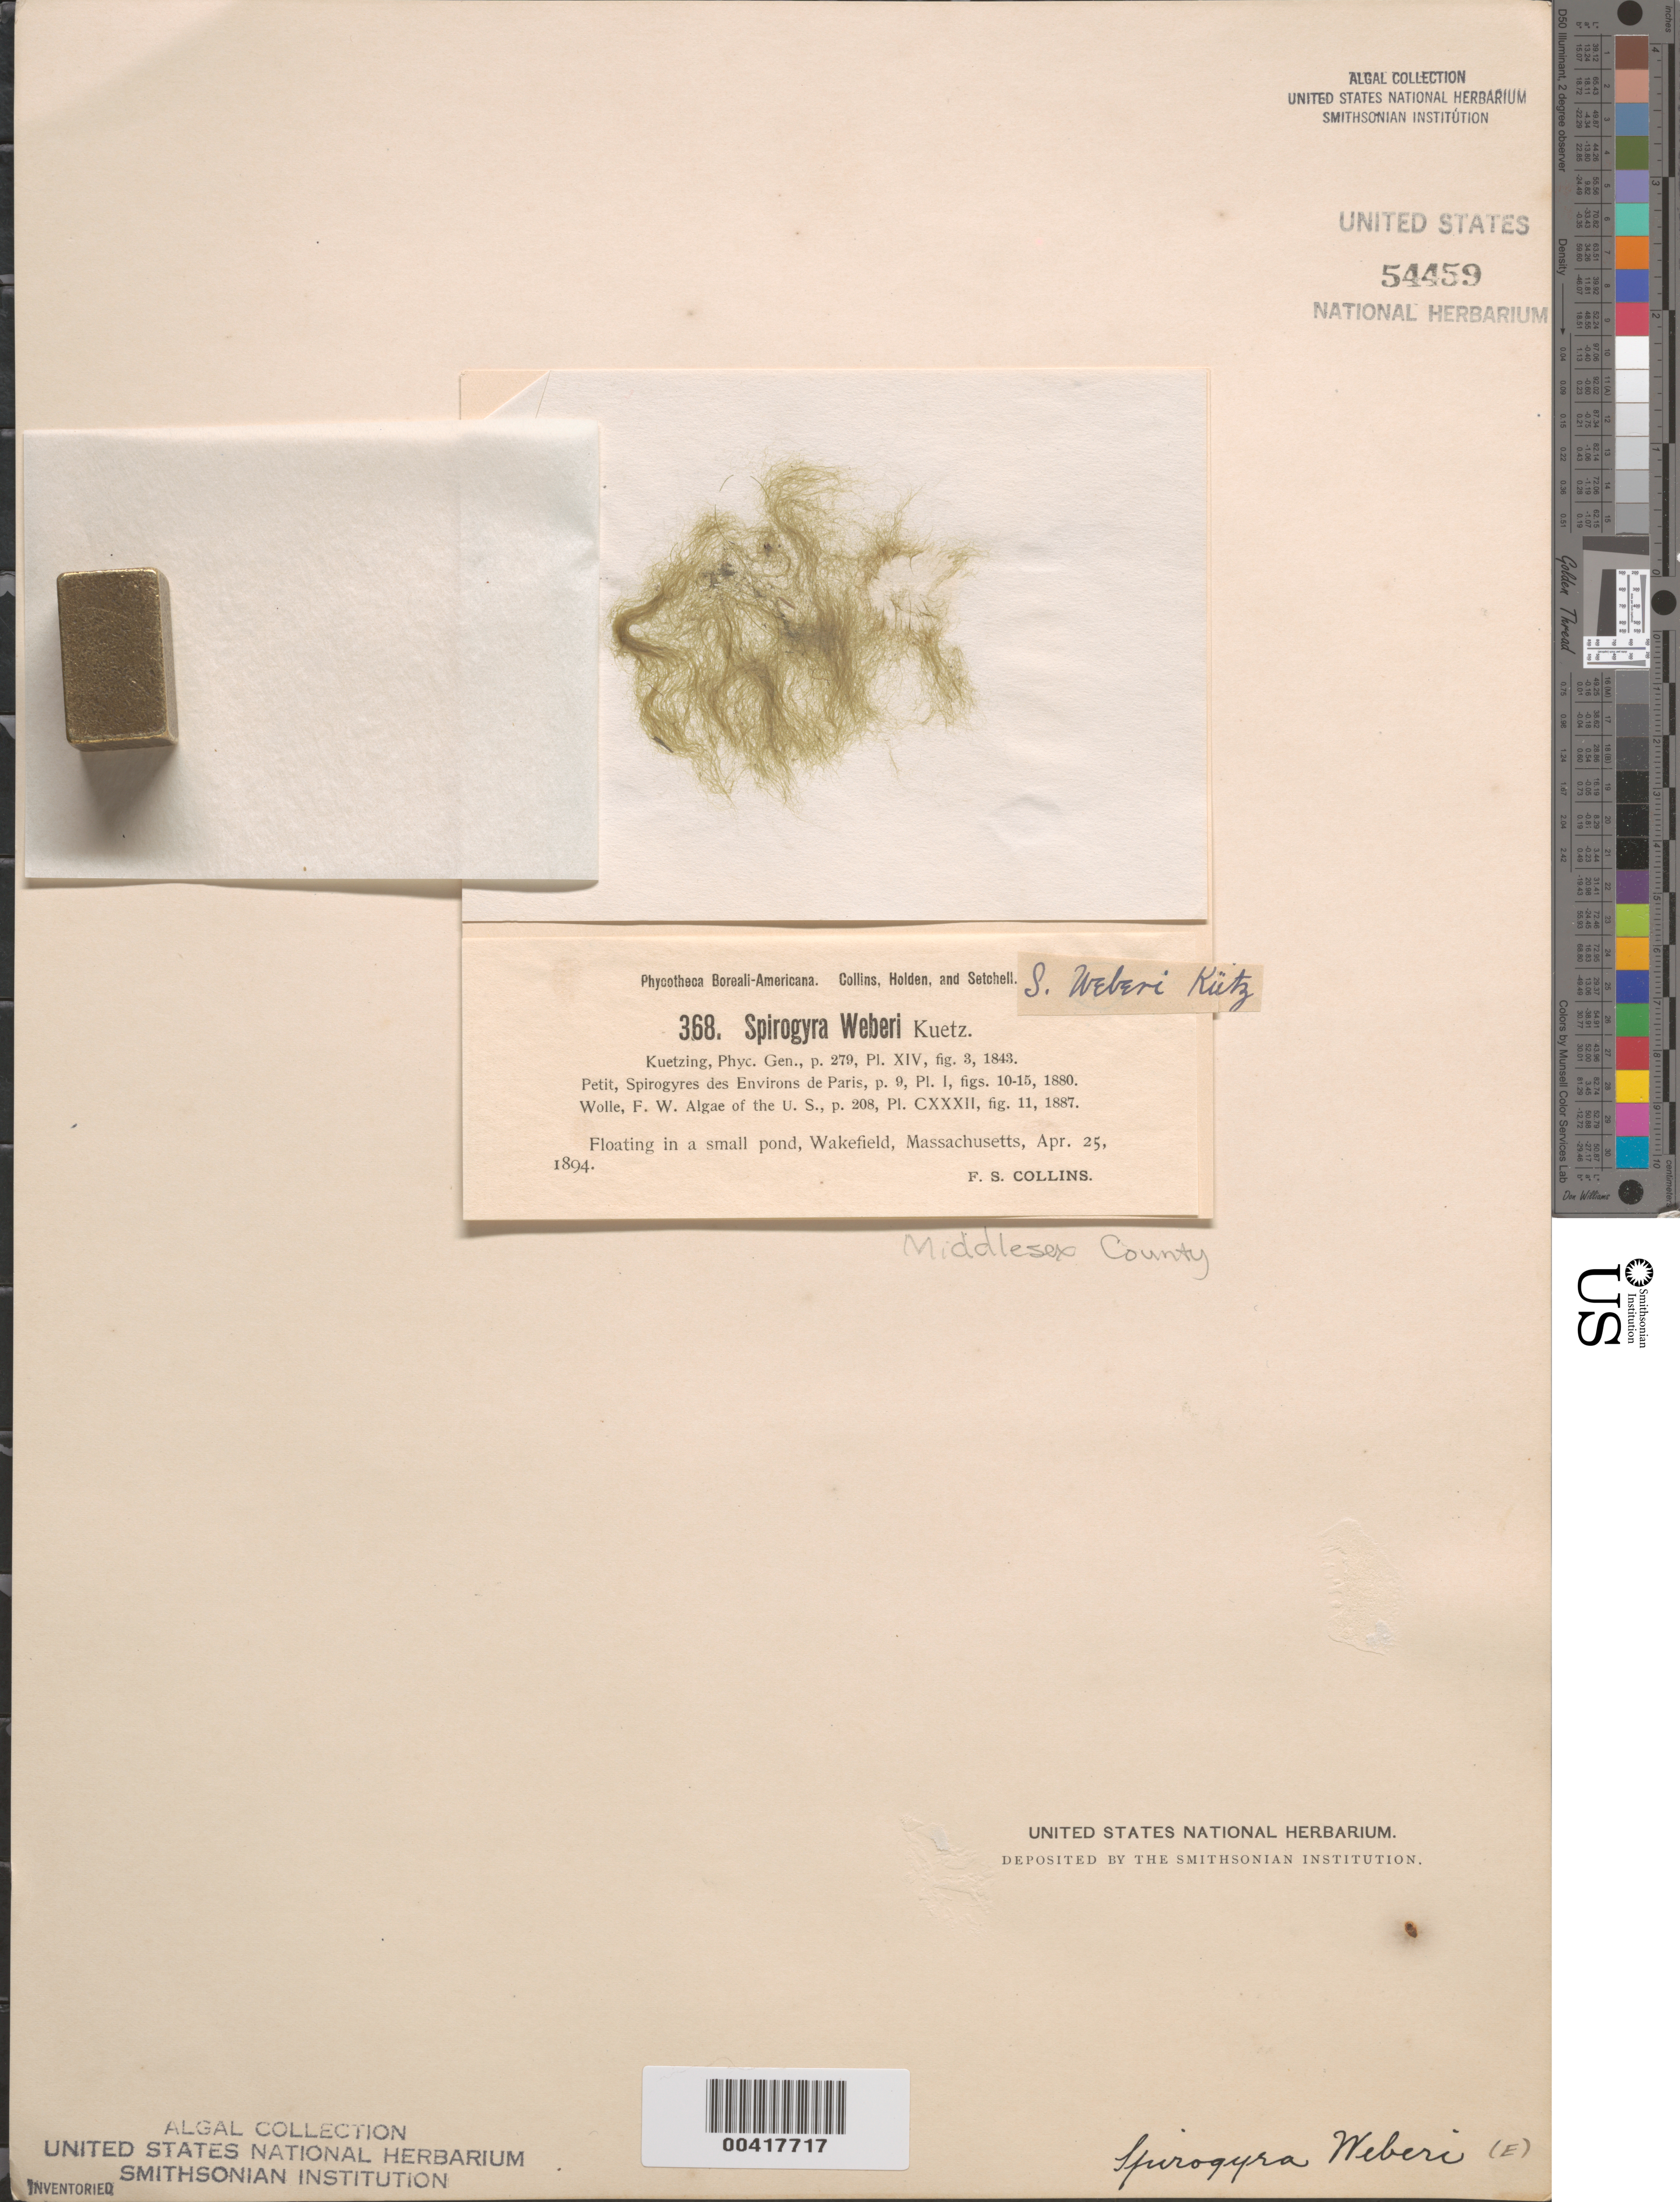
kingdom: Plantae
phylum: Charophyta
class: Zygnematophyceae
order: Zygnematales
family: Zygnemataceae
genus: Spirogyra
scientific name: Spirogyra weberi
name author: Kütz.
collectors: F. Collins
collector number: PB-A 368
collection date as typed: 25 Apr 1894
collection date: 1894-04-25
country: United States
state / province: Massachusetts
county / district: Middlesex County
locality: Wakefield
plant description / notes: Collins, Holden & Setchell, Phycotheca Boreali-Americana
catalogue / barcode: US 54459